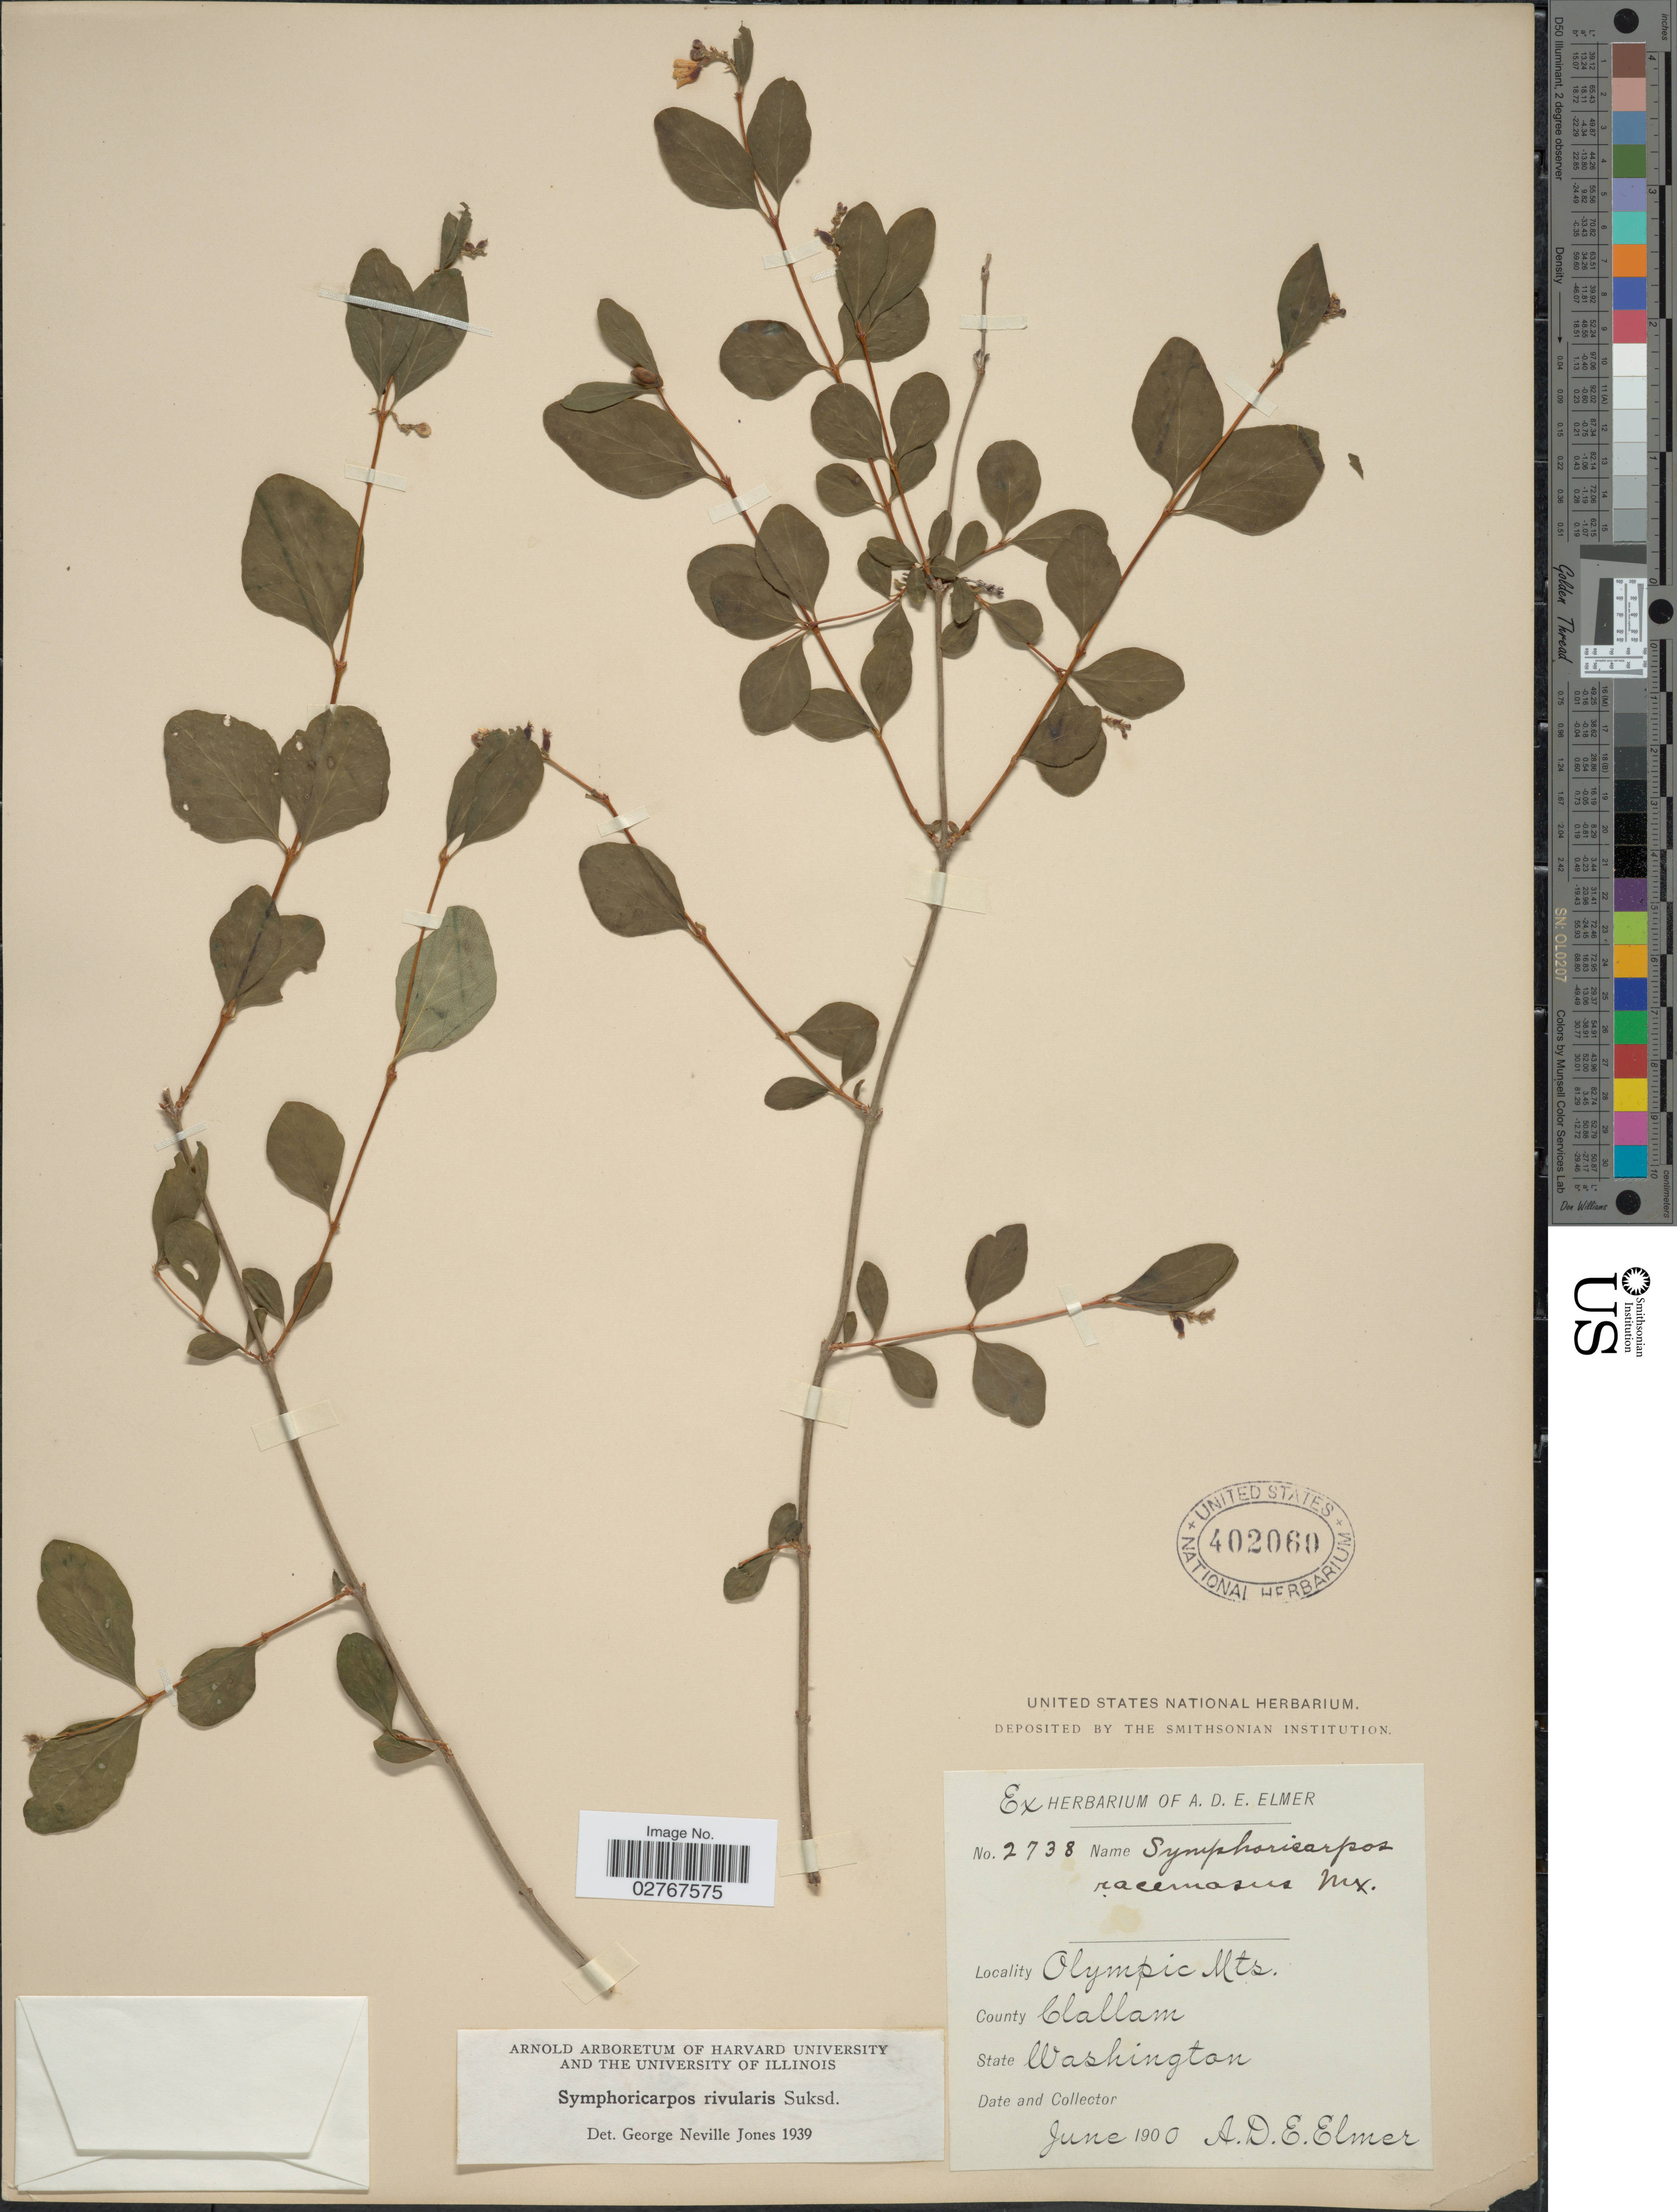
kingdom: Plantae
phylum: Tracheophyta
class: Magnoliopsida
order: Dipsacales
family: Caprifoliaceae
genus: Symphoricarpos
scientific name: Symphoricarpos rivularis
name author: Suksd.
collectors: A. D. E. Elmer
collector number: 2738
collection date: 1900-08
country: United States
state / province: Washington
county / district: Clallam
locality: Olympic Mts., County Clallam, State Washington.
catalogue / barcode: US 402060